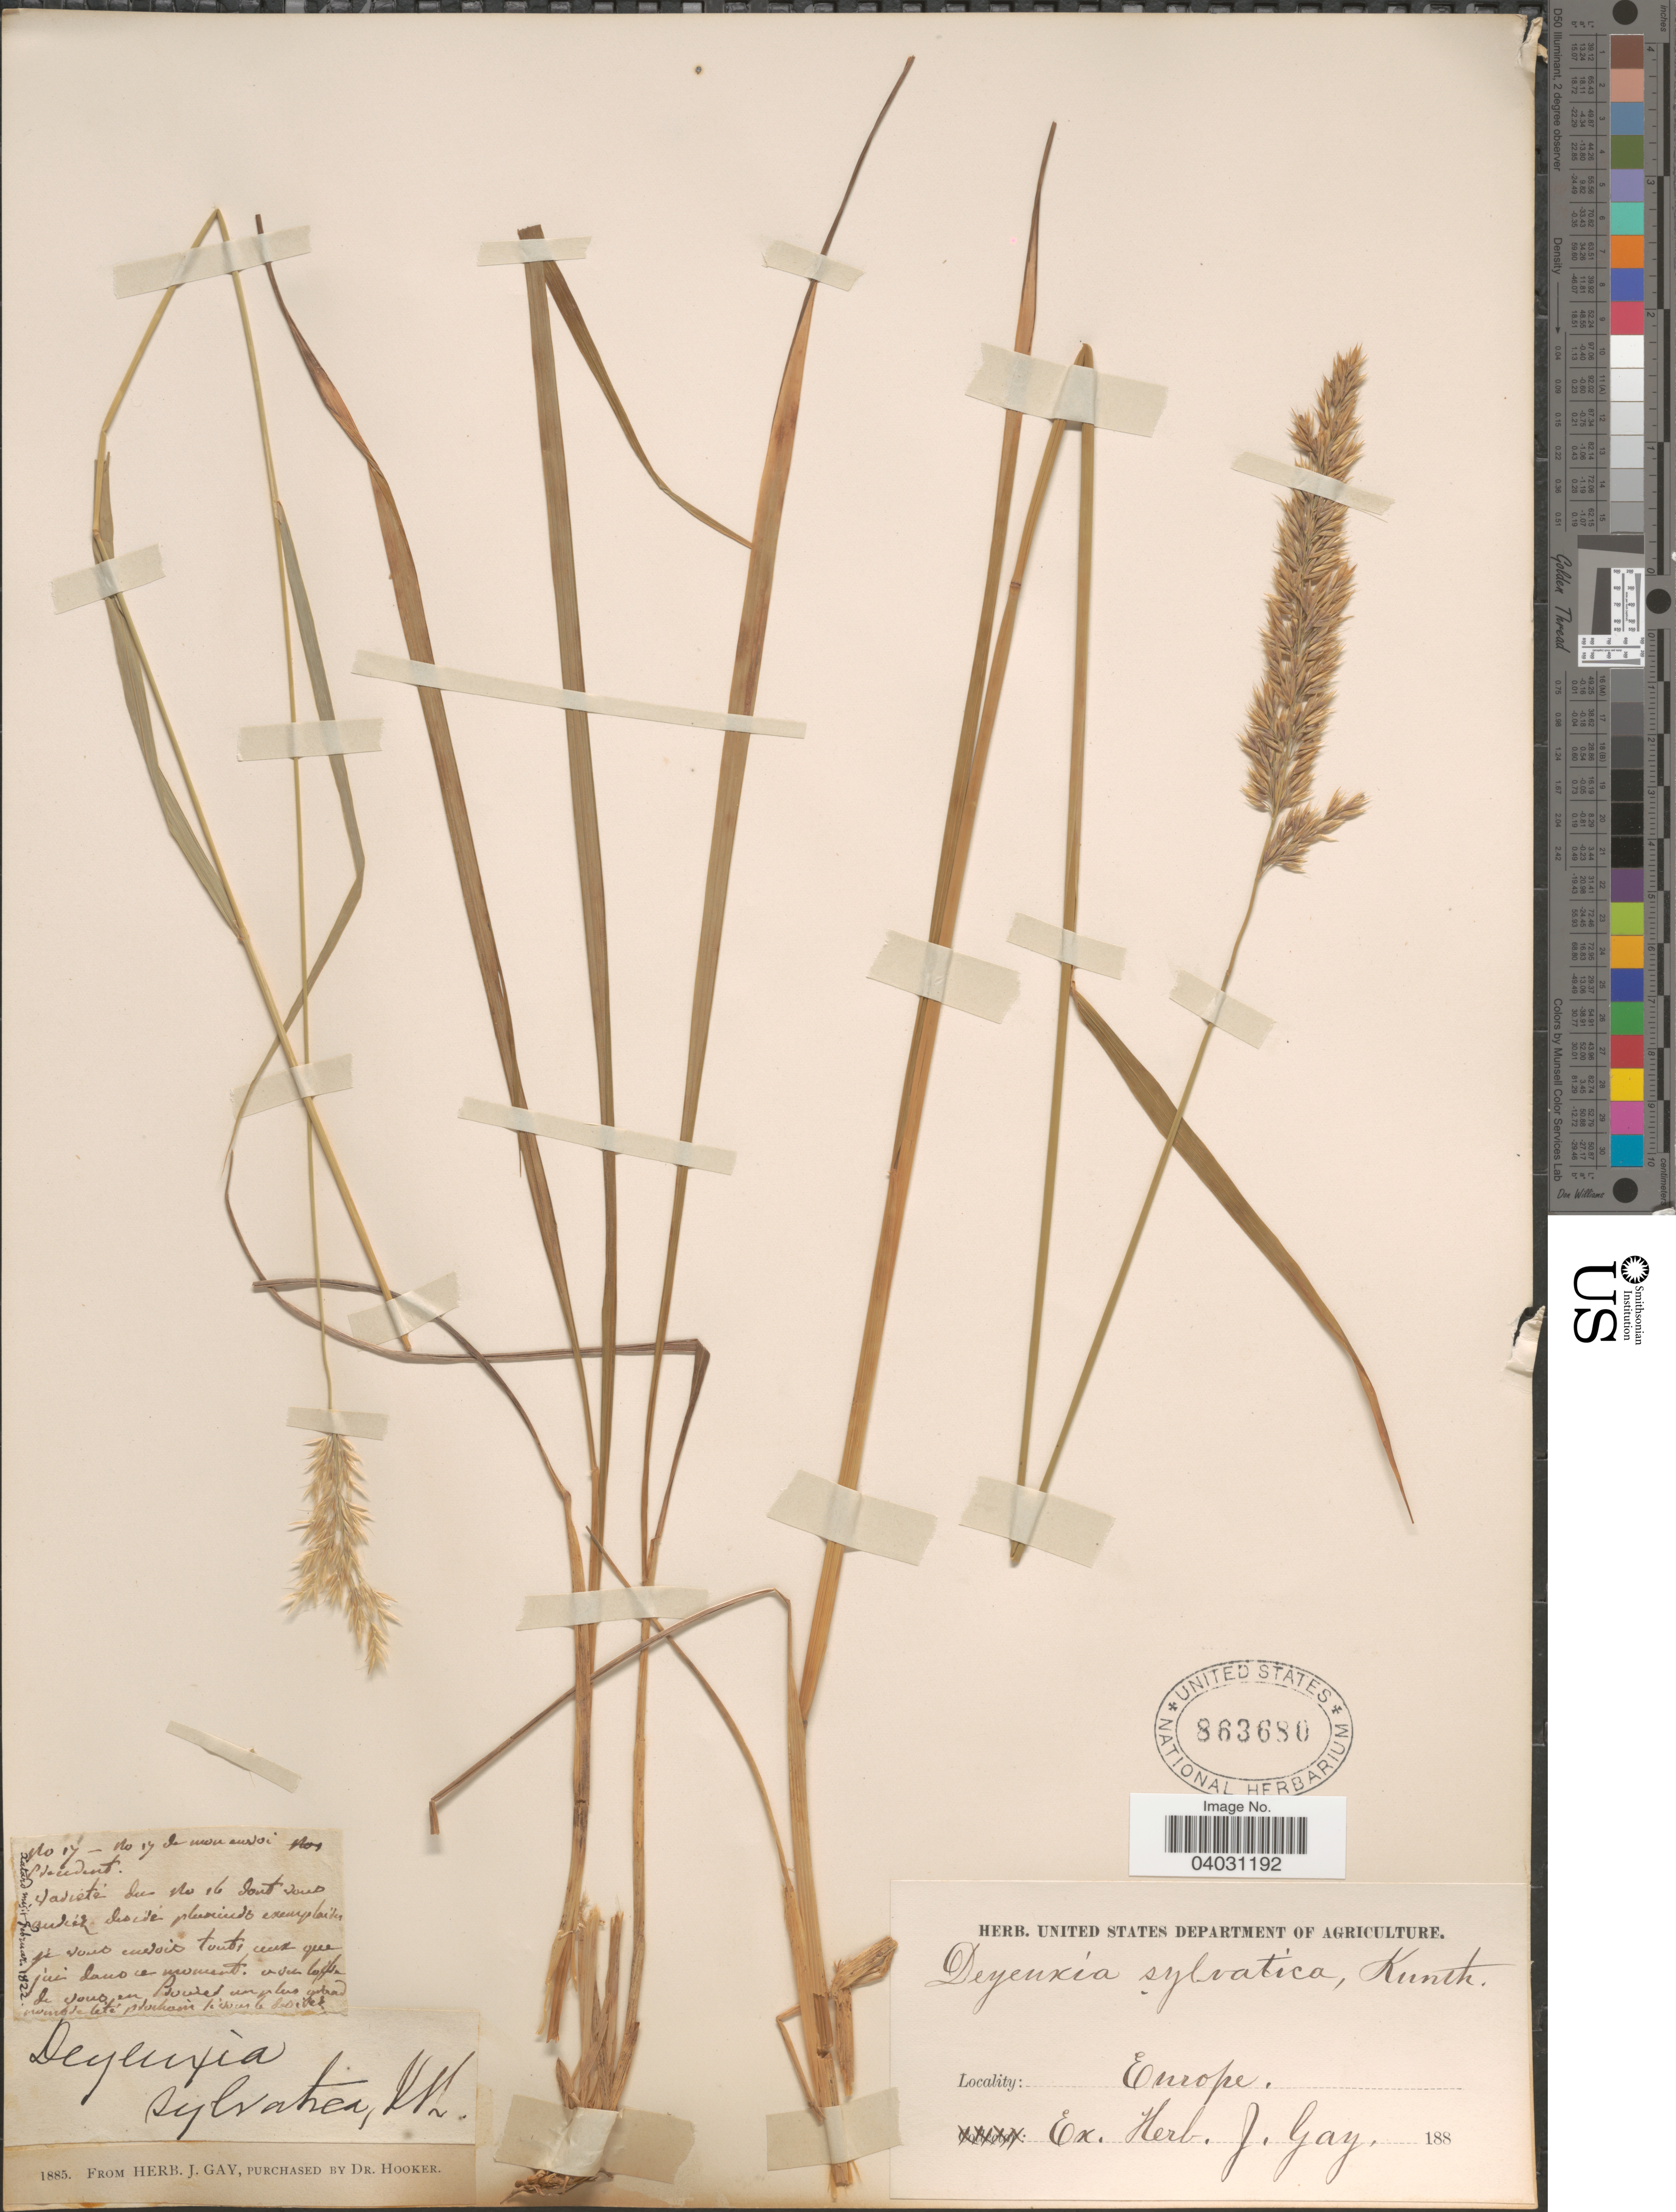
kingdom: Plantae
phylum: Tracheophyta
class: Liliopsida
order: Poales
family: Poaceae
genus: Calamagrostis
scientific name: Calamagrostis arundinacea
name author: (L.) Roth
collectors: ex herb. J. Gay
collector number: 17*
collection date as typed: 188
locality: Europe.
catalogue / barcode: US 863680